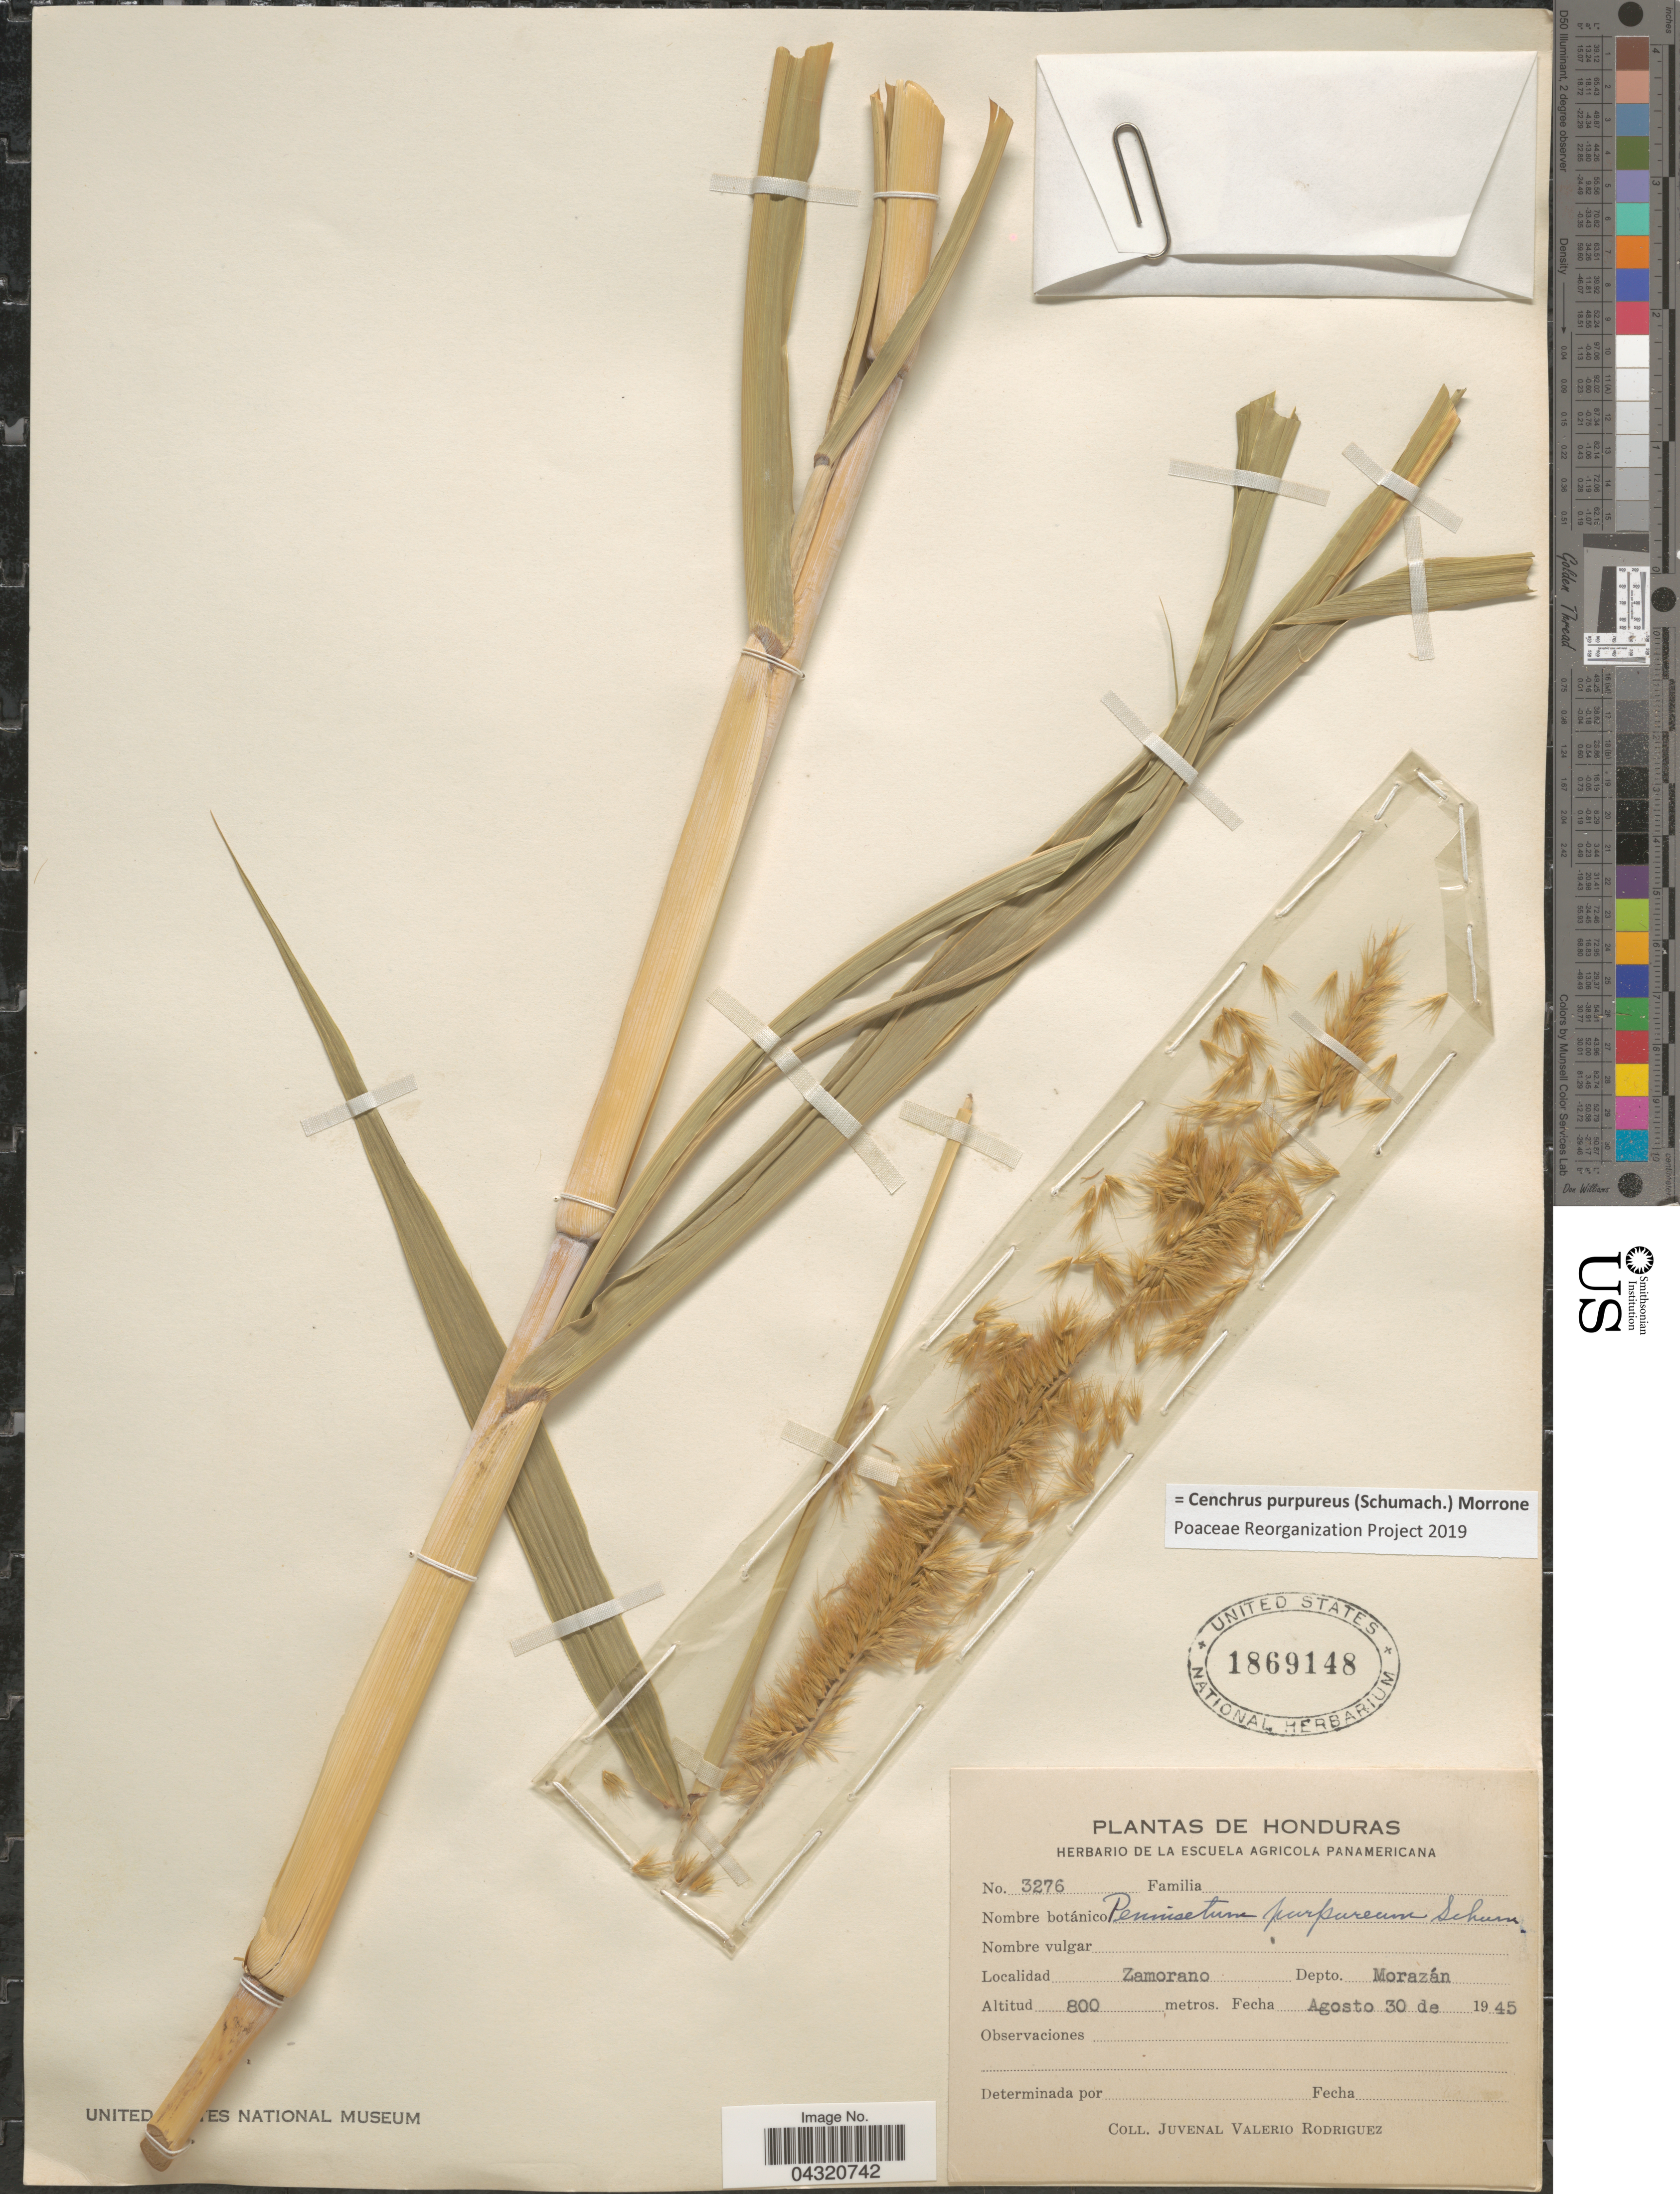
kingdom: Plantae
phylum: Tracheophyta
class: Liliopsida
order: Poales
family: Poaceae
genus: Cenchrus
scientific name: Cenchrus purpureus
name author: (Schumach.) Morrone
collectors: J. Rodriguez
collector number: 3276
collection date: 1945-08-30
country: Honduras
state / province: Fco. Morazán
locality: Zamorano. Depto. Morazán.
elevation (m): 800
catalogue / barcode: US 1869148